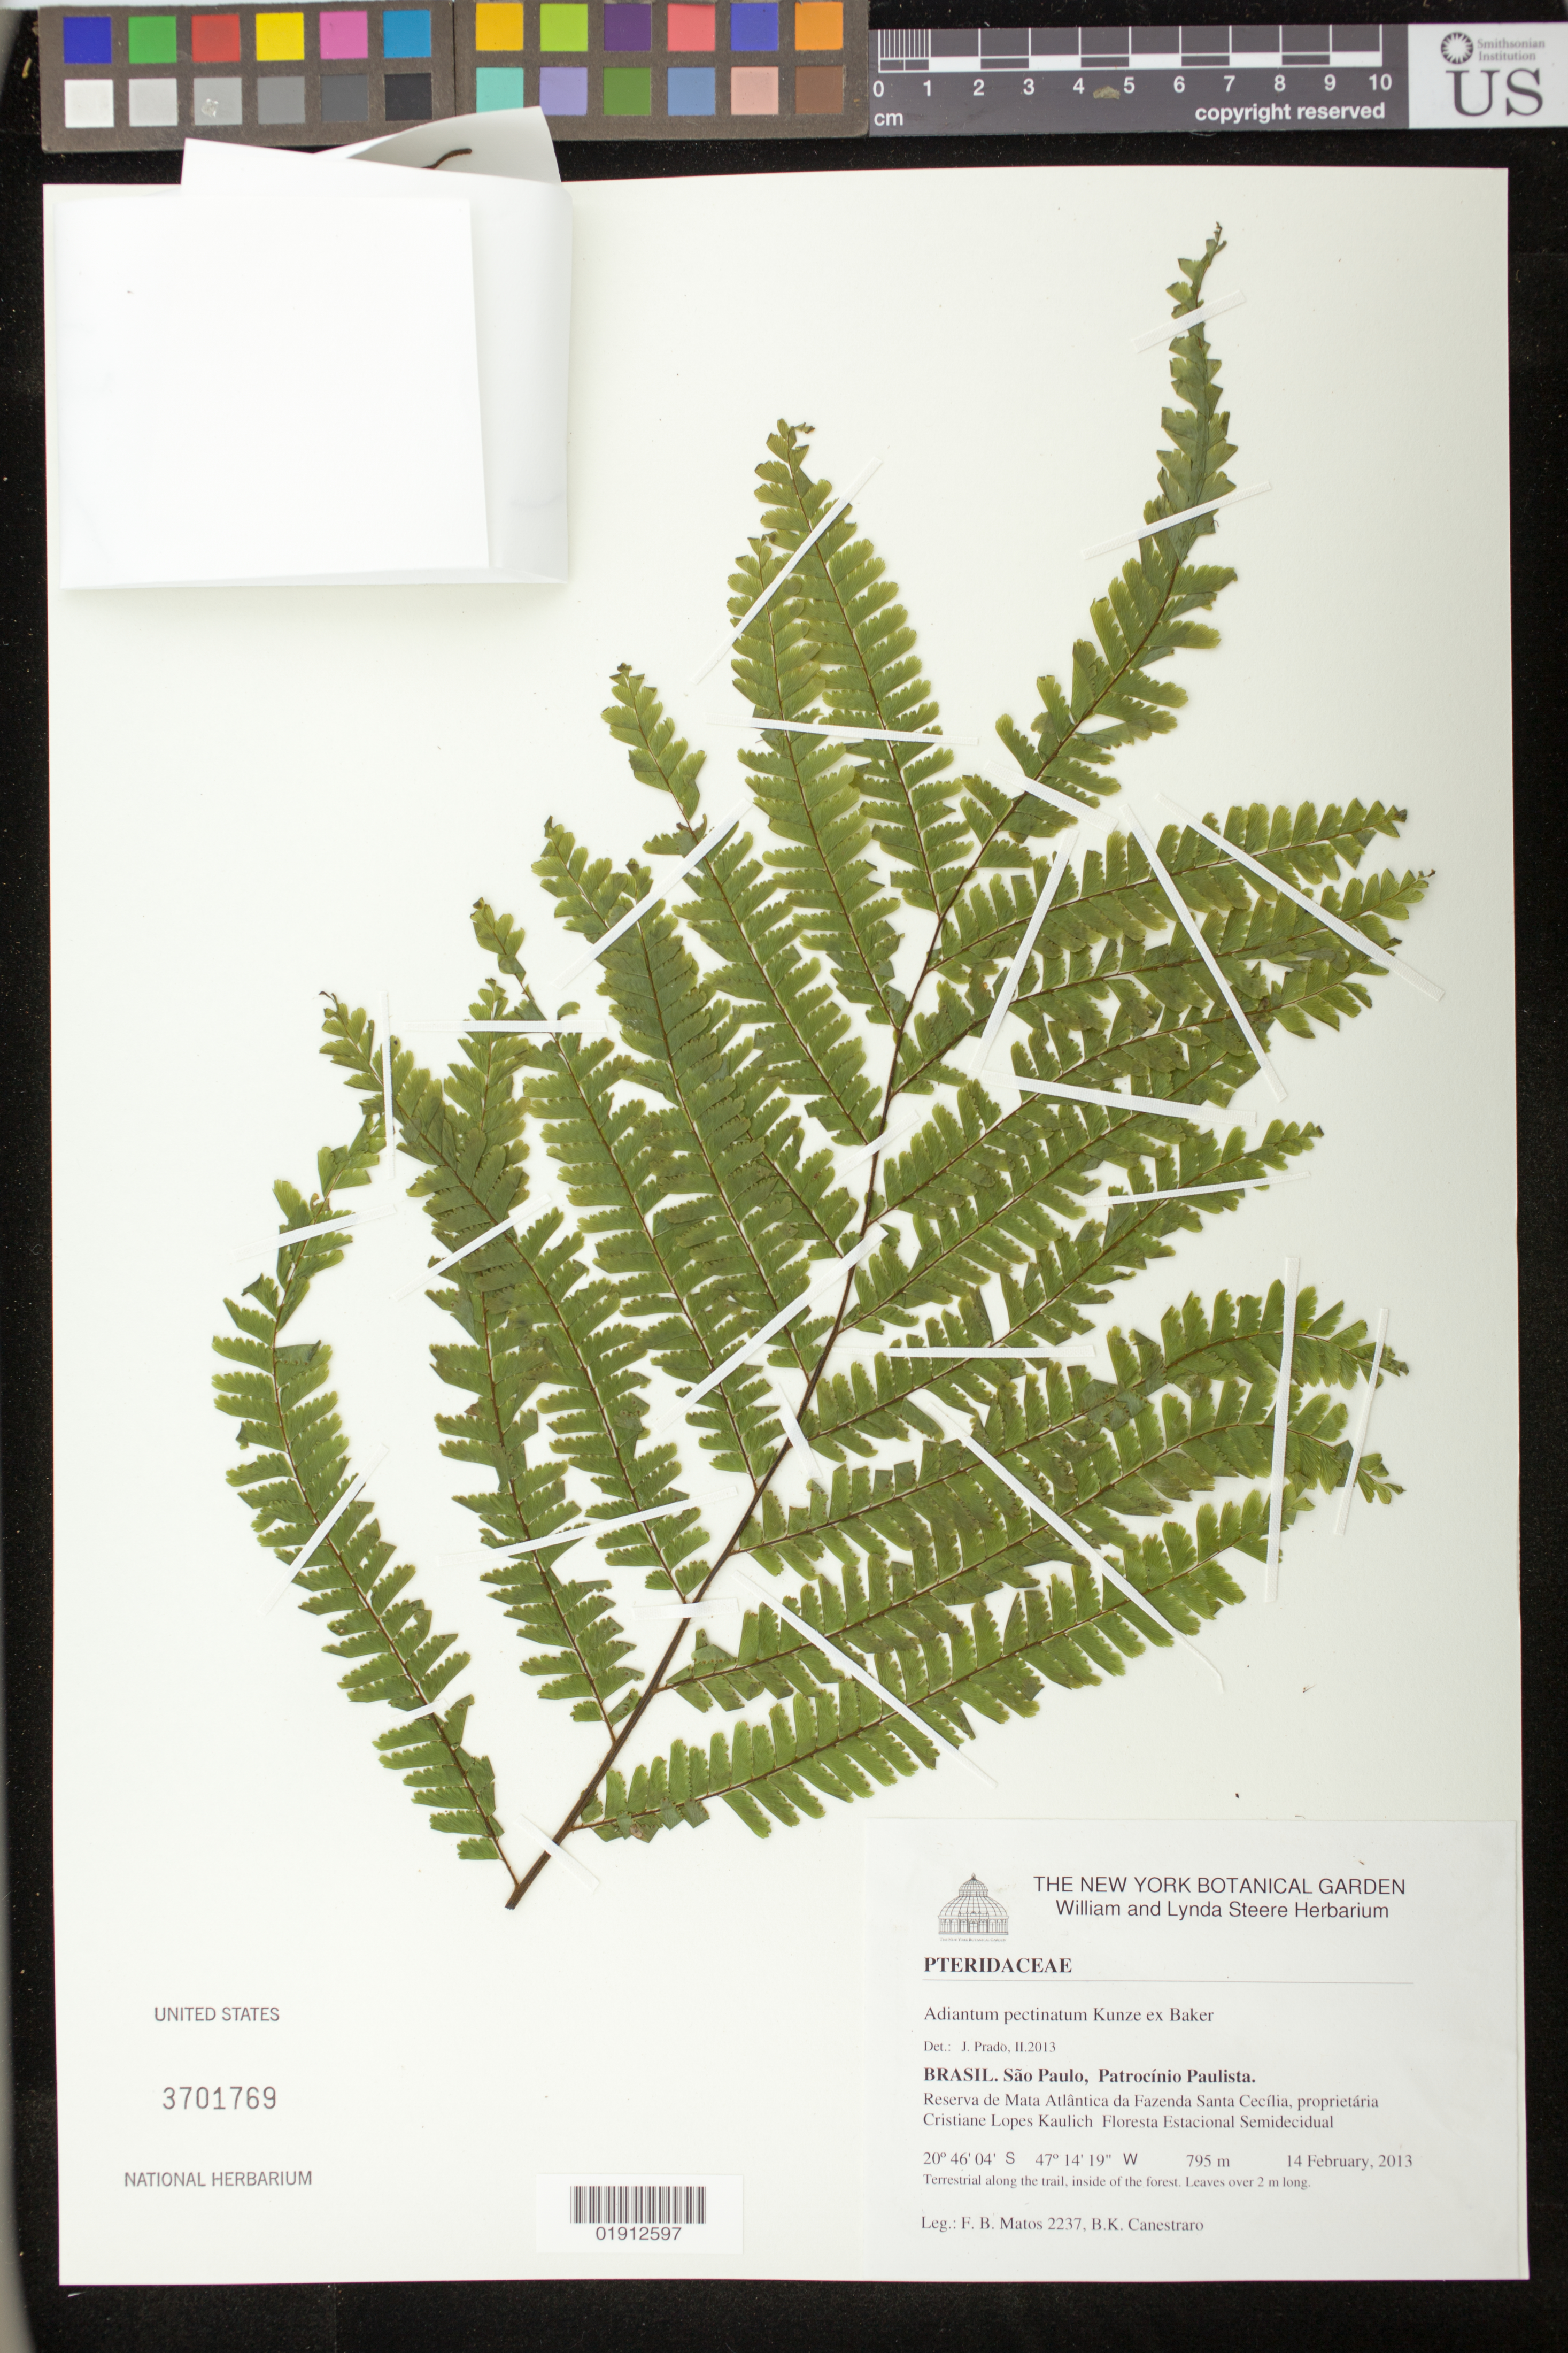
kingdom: Plantae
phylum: Tracheophyta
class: Polypodiopsida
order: Polypodiales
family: Pteridaceae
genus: Adiantum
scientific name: Adiantum pectinatum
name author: Kunze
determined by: Prado, J.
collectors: F. Matos & B. Canestraro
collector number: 2237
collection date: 2013-02-14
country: Brazil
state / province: São Paulo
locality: Patrocinio Paulista, Reserva de Mata Atlantica da Fazenda Santa Cecilia, proprietaria Cristiane Lopes Kaulich.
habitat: Floresta Estacional Semidecidual. Along the trail, inside of the forest.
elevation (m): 795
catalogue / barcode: US 3701769